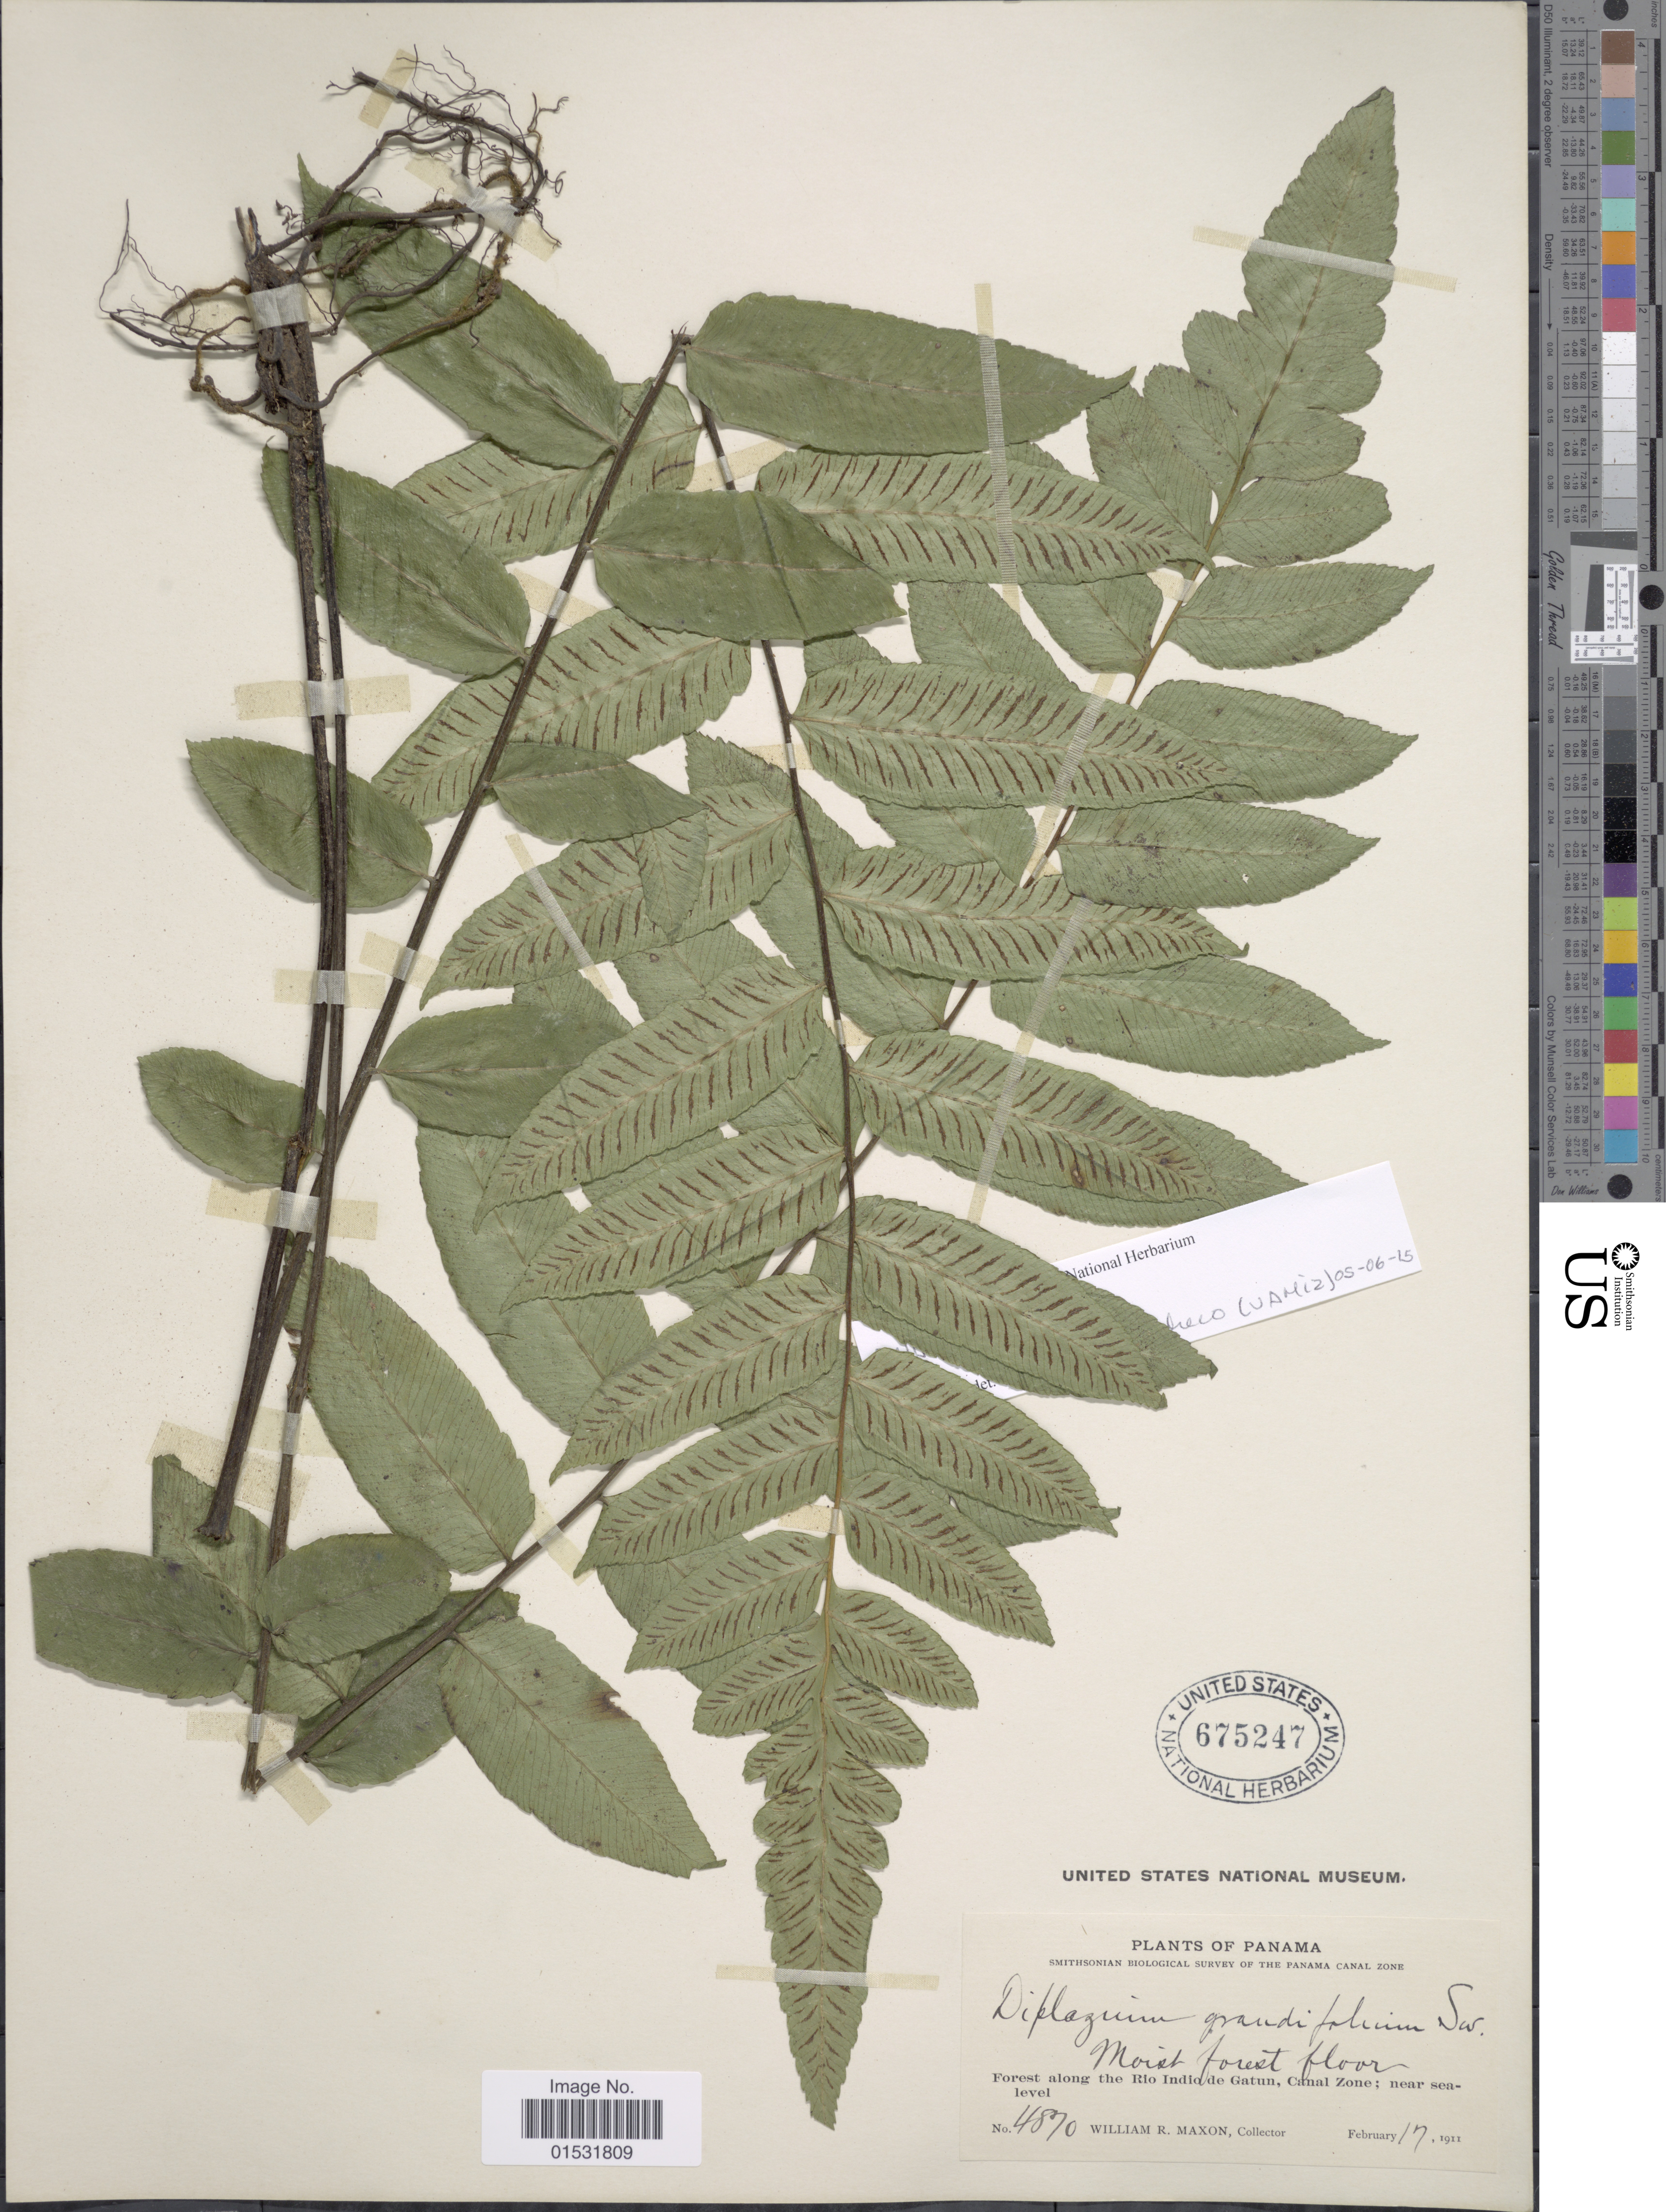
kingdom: Plantae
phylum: Tracheophyta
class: Polypodiopsida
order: Polypodiales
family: Athyriaceae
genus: Diplazium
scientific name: Diplazium grandifolium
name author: Sw.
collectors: W. R. Maxon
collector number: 4870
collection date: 1911-02-17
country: Panama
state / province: Colón / Panamá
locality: Forest along the Rio Indio de Gatun, Canal Zone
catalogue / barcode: US 675247